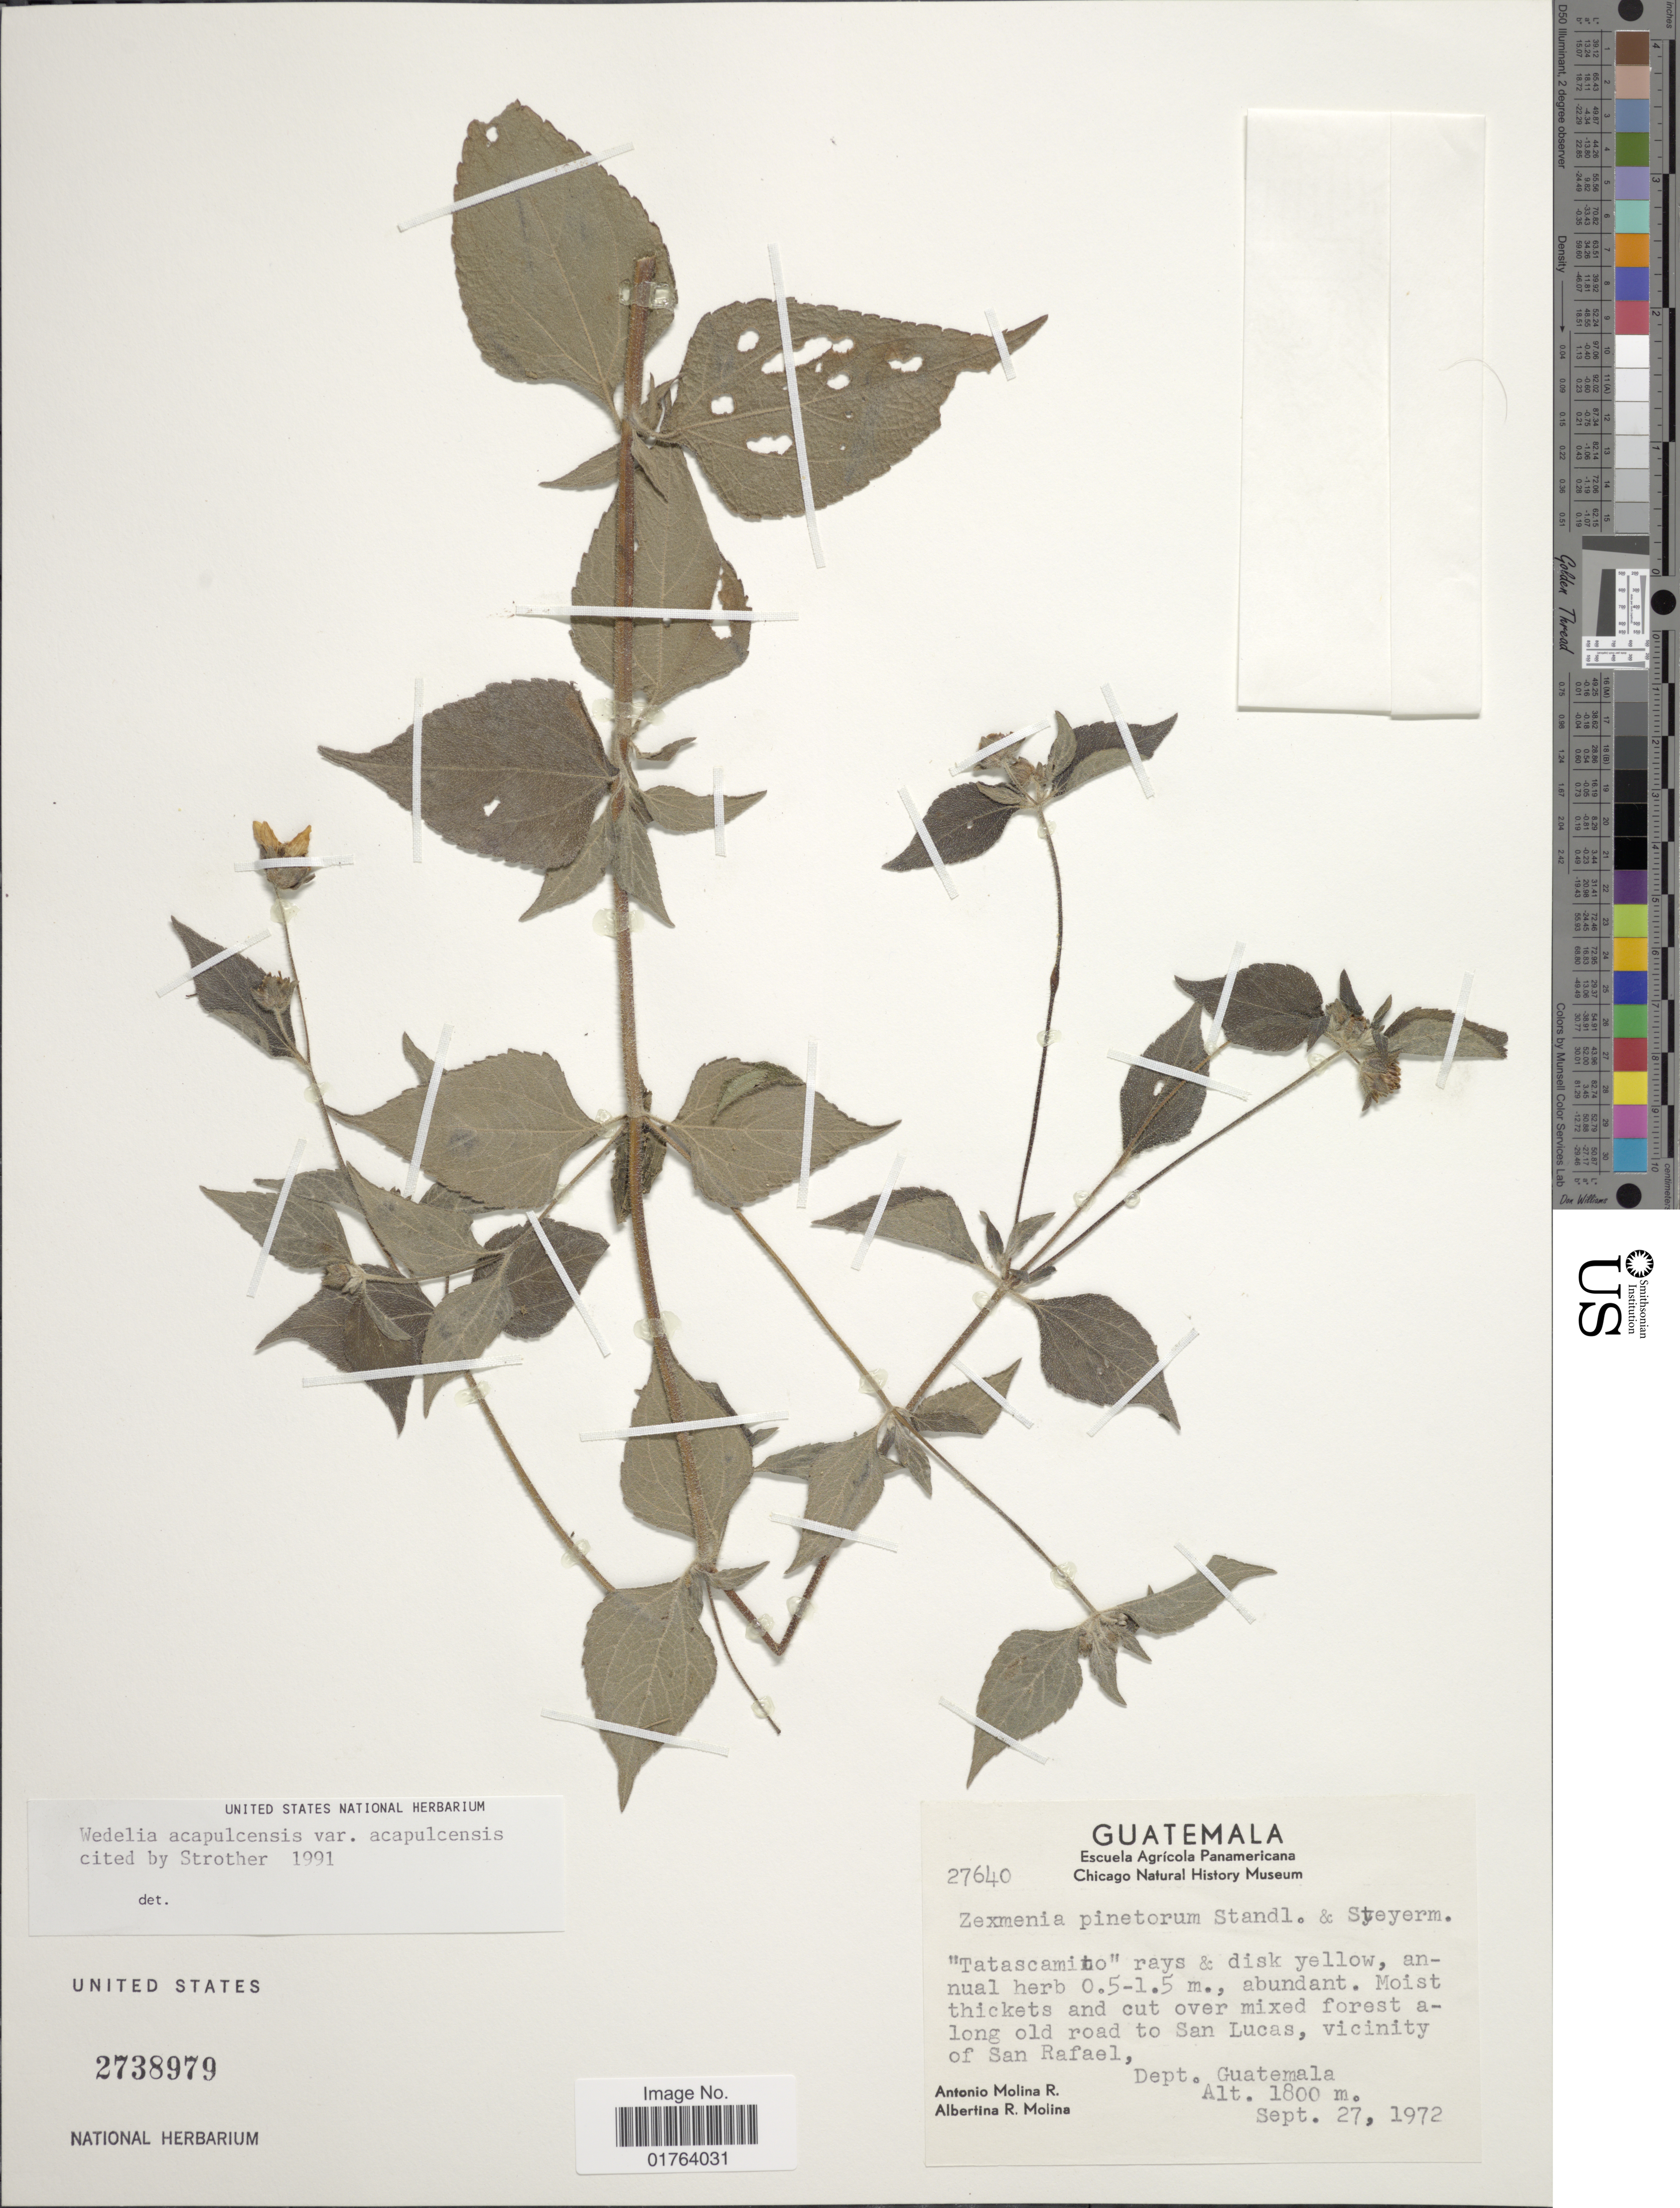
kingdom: Plantae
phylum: Tracheophyta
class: Magnoliopsida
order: Asterales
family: Asteraceae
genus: Wedelia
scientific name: Wedelia longipes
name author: Urb.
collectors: A. Molina R. & A. R. Molina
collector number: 27640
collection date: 1972-09-27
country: Guatemala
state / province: Guatemala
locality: Along old road to San Lucas, vicinity of San Rafael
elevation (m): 1800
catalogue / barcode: US 2738979